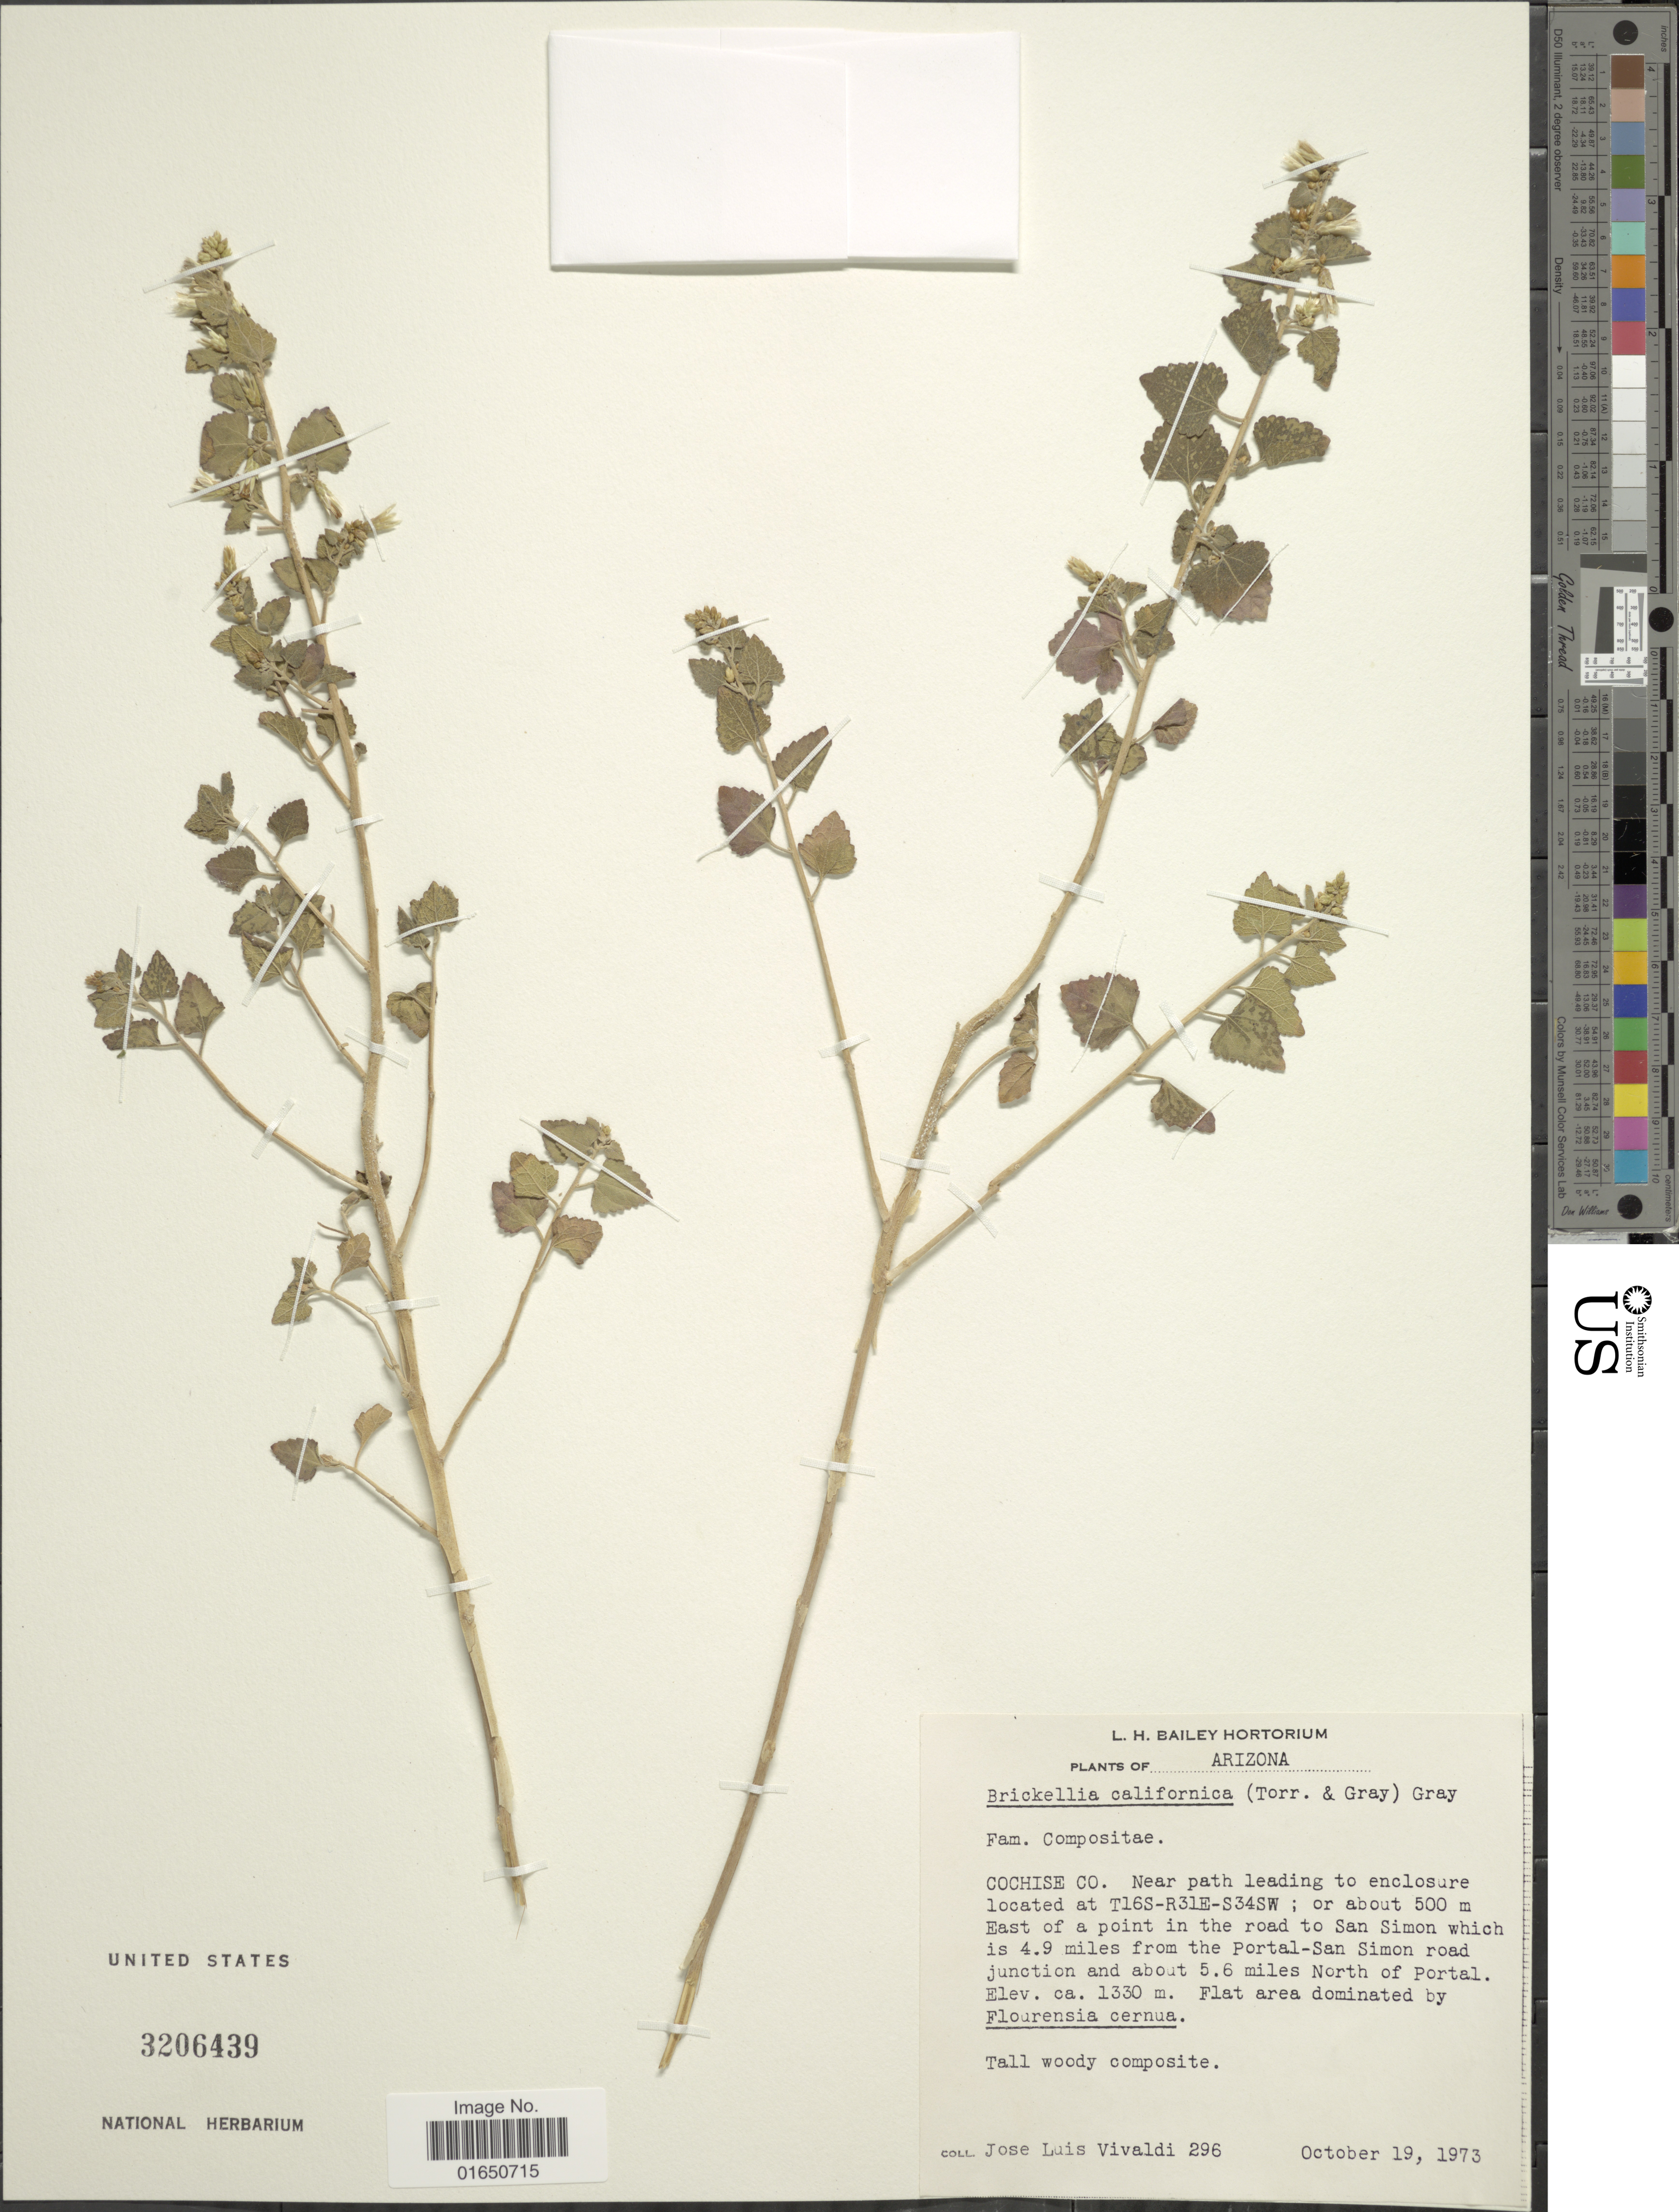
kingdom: Plantae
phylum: Tracheophyta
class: Magnoliopsida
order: Asterales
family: Asteraceae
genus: Brickellia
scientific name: Brickellia californica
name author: (Torr. & A. Gray) A. Gray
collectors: J. L. Vivaldi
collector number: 296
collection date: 1973-10-19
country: United States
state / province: Arizona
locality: Cochise Co. Near path leading to enclosure located at T16S-R13E-S34SW. East of Point in the road to San Simon which is 4.9 miles from the Portal-San Simon road junction and about 5.6 miles north of Portal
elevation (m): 500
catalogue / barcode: US 3206439